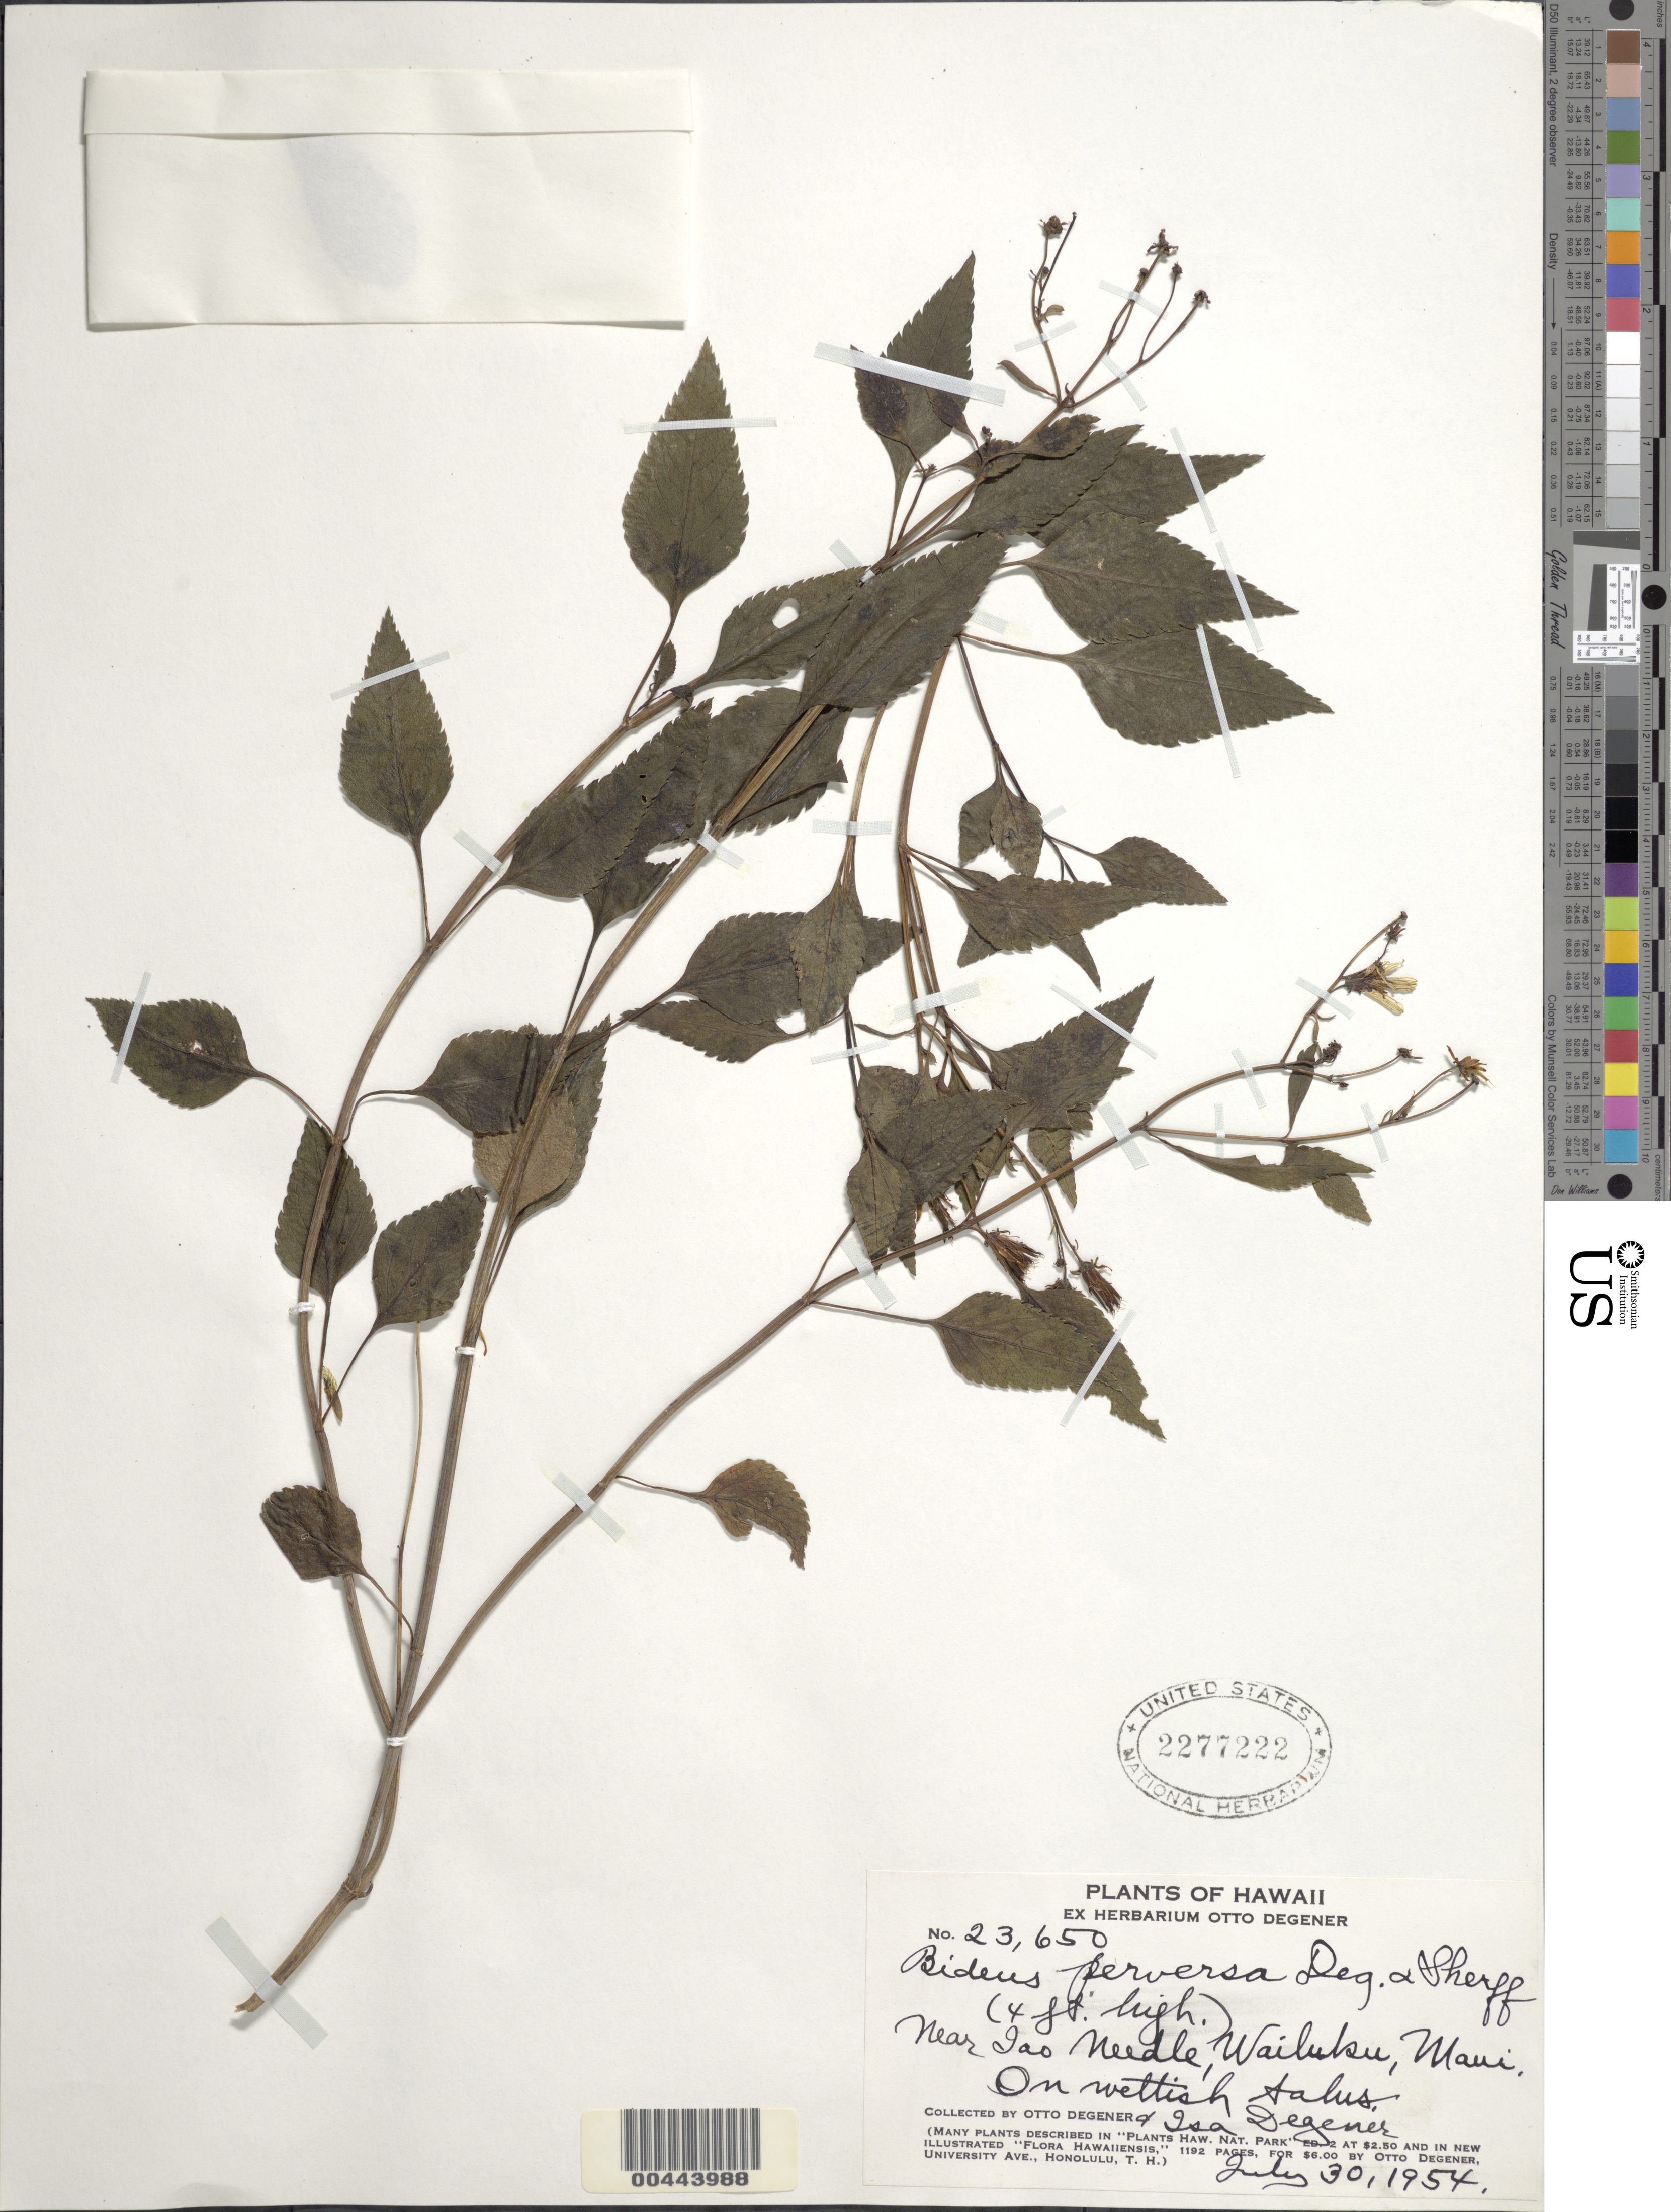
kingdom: Plantae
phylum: Tracheophyta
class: Magnoliopsida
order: Asterales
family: Asteraceae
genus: Bidens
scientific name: Bidens micrantha subsp. micrantha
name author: Gaudich. ex Cass.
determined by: Wagner, W. L., (BOT), Smithsonian Institution - National Museum of Natural History (UNITED STATES)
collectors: O. Degener & I. Degener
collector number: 23650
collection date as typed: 30 Jul 1954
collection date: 1954-07-30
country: United States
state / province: Hawaii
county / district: Maui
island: Maui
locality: Near Iao Needle, Wailuku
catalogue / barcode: US 2277222